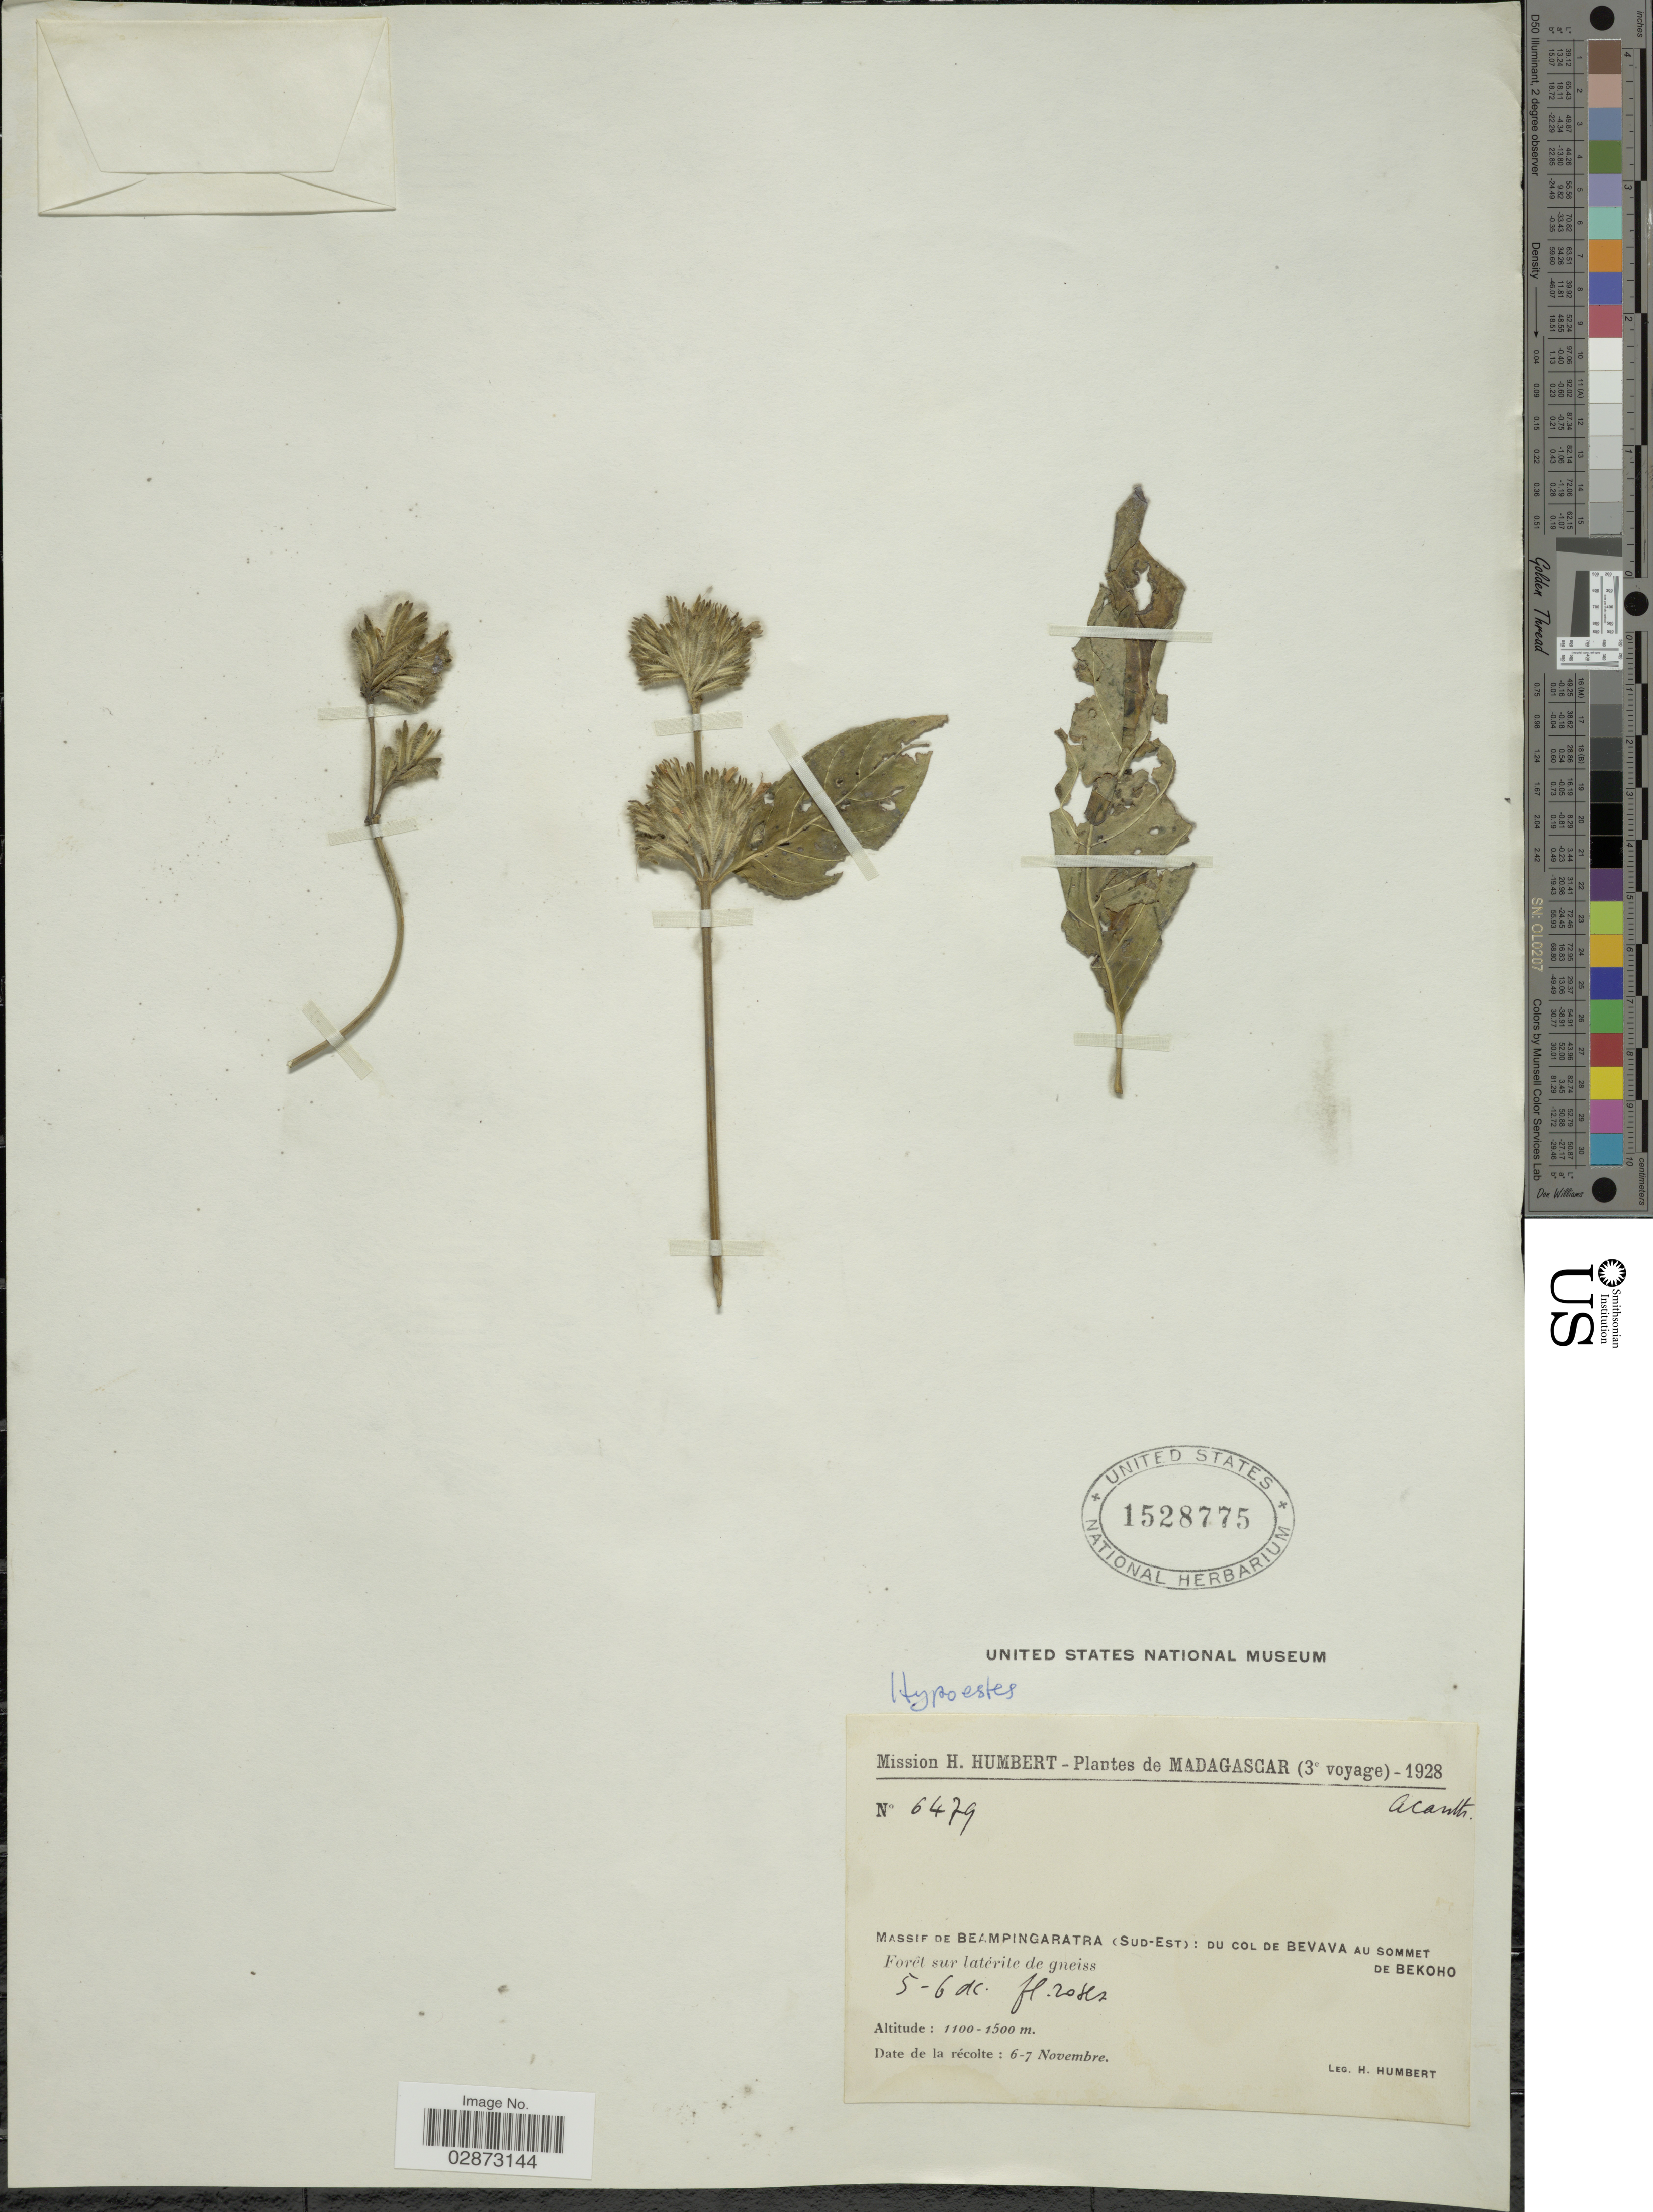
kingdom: Plantae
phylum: Tracheophyta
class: Magnoliopsida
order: Lamiales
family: Acanthaceae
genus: Hypoestes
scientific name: Hypoestes sp.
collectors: H. Humbert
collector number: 6479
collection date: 1928-11-06/1928-11-07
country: Madagascar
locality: Massif de Beampingaratra (Sud-Est): du col de Bevava au sommet de Bekoho.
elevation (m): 1100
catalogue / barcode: US 1528775